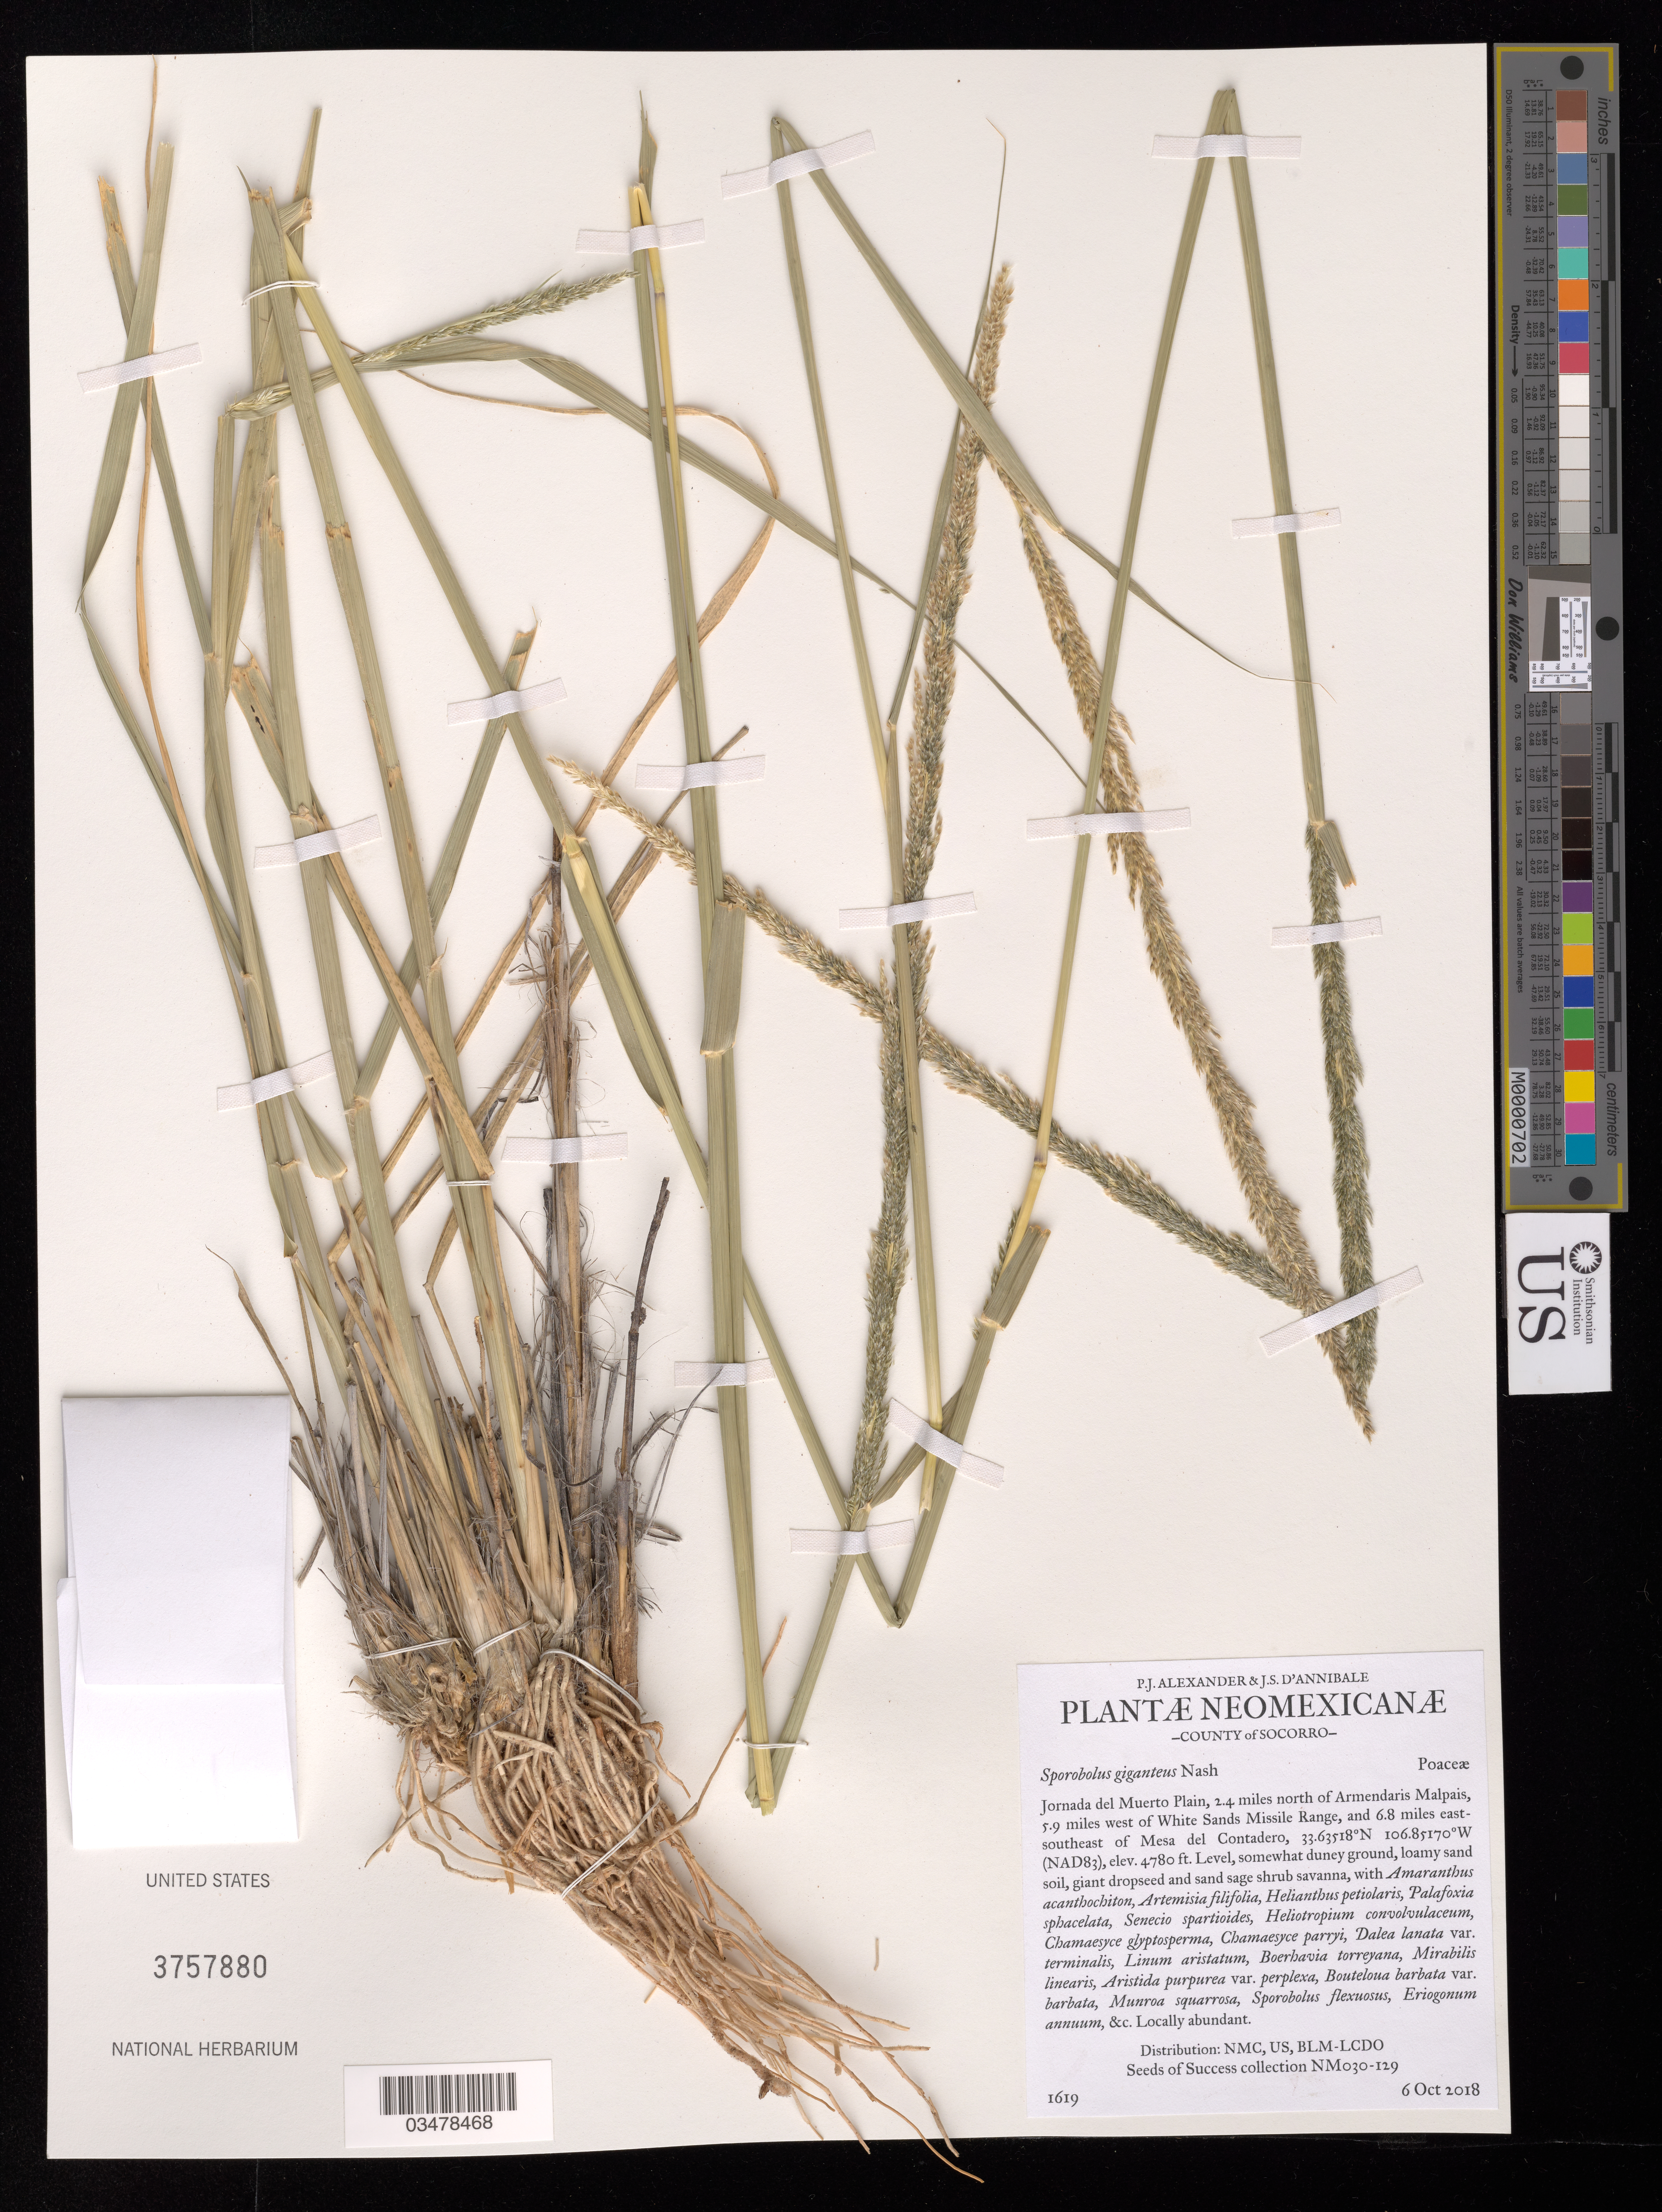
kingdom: Plantae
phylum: Tracheophyta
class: Liliopsida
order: Poales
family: Poaceae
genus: Sporobolus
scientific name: Sporobolus giganteus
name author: Nash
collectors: P. Alexander & J. D'Annibale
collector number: NM030-129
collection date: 2018-10-06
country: United States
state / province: New Mexico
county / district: Socorro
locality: Allotment 01293. Jornada del Muerto Plain, 2.4 mi. N of Armendaris Malpais, 5.9 mi. W of White Sands Missile Range, 6.8 mi. ESE of Mesa del Contadero.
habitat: Ecological site: R042XA054NM, Deep Sand. Loamy sand soil. Sand sage shrub savanna. With Mirabilis linearis, Linum aristatum, Artemisia filifolia, etc.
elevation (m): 1457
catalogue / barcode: US 3757880